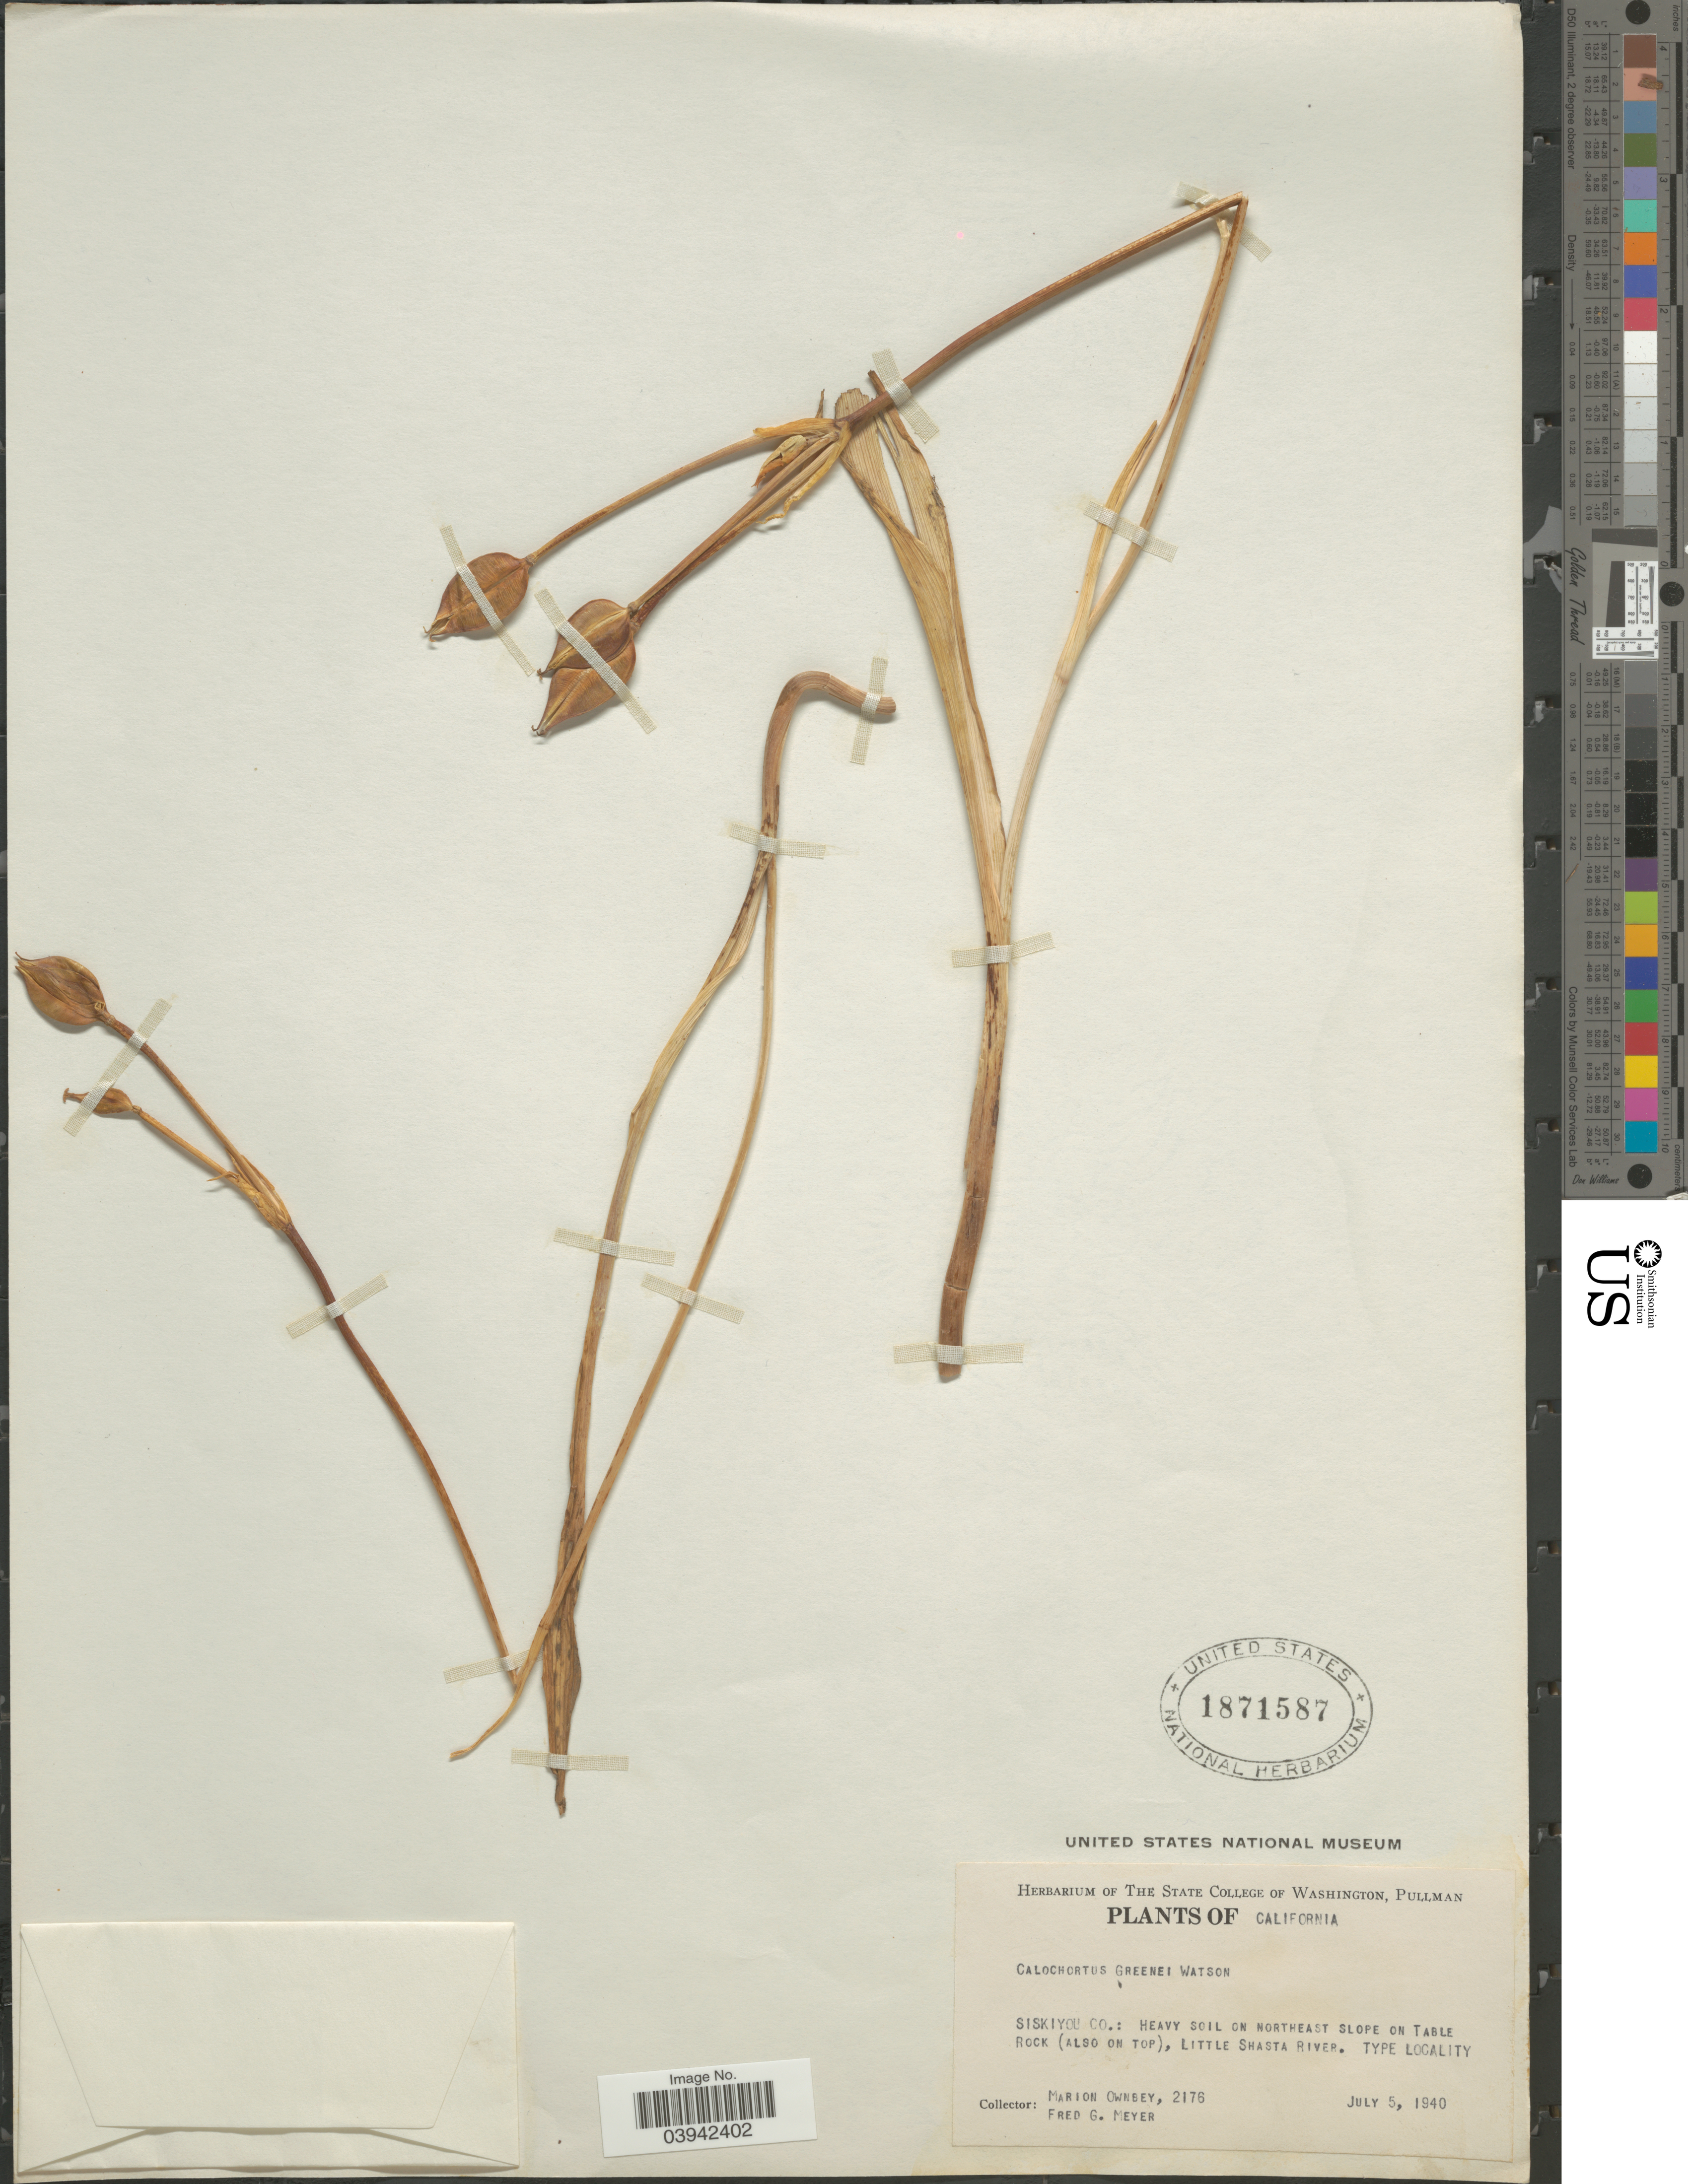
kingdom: Plantae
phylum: Tracheophyta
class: Liliopsida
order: Liliales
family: Liliaceae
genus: Calochortus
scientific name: Calochortus greenei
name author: S. Watson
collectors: M. Ownbey & F. G. Meyer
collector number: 2176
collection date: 1940-07-05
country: United States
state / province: California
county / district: Siskiyou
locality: Siskiyou Co.: Heavy soil on Northeast slope on Table Rock (Also on top), Little Shasta River.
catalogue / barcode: US 1871587